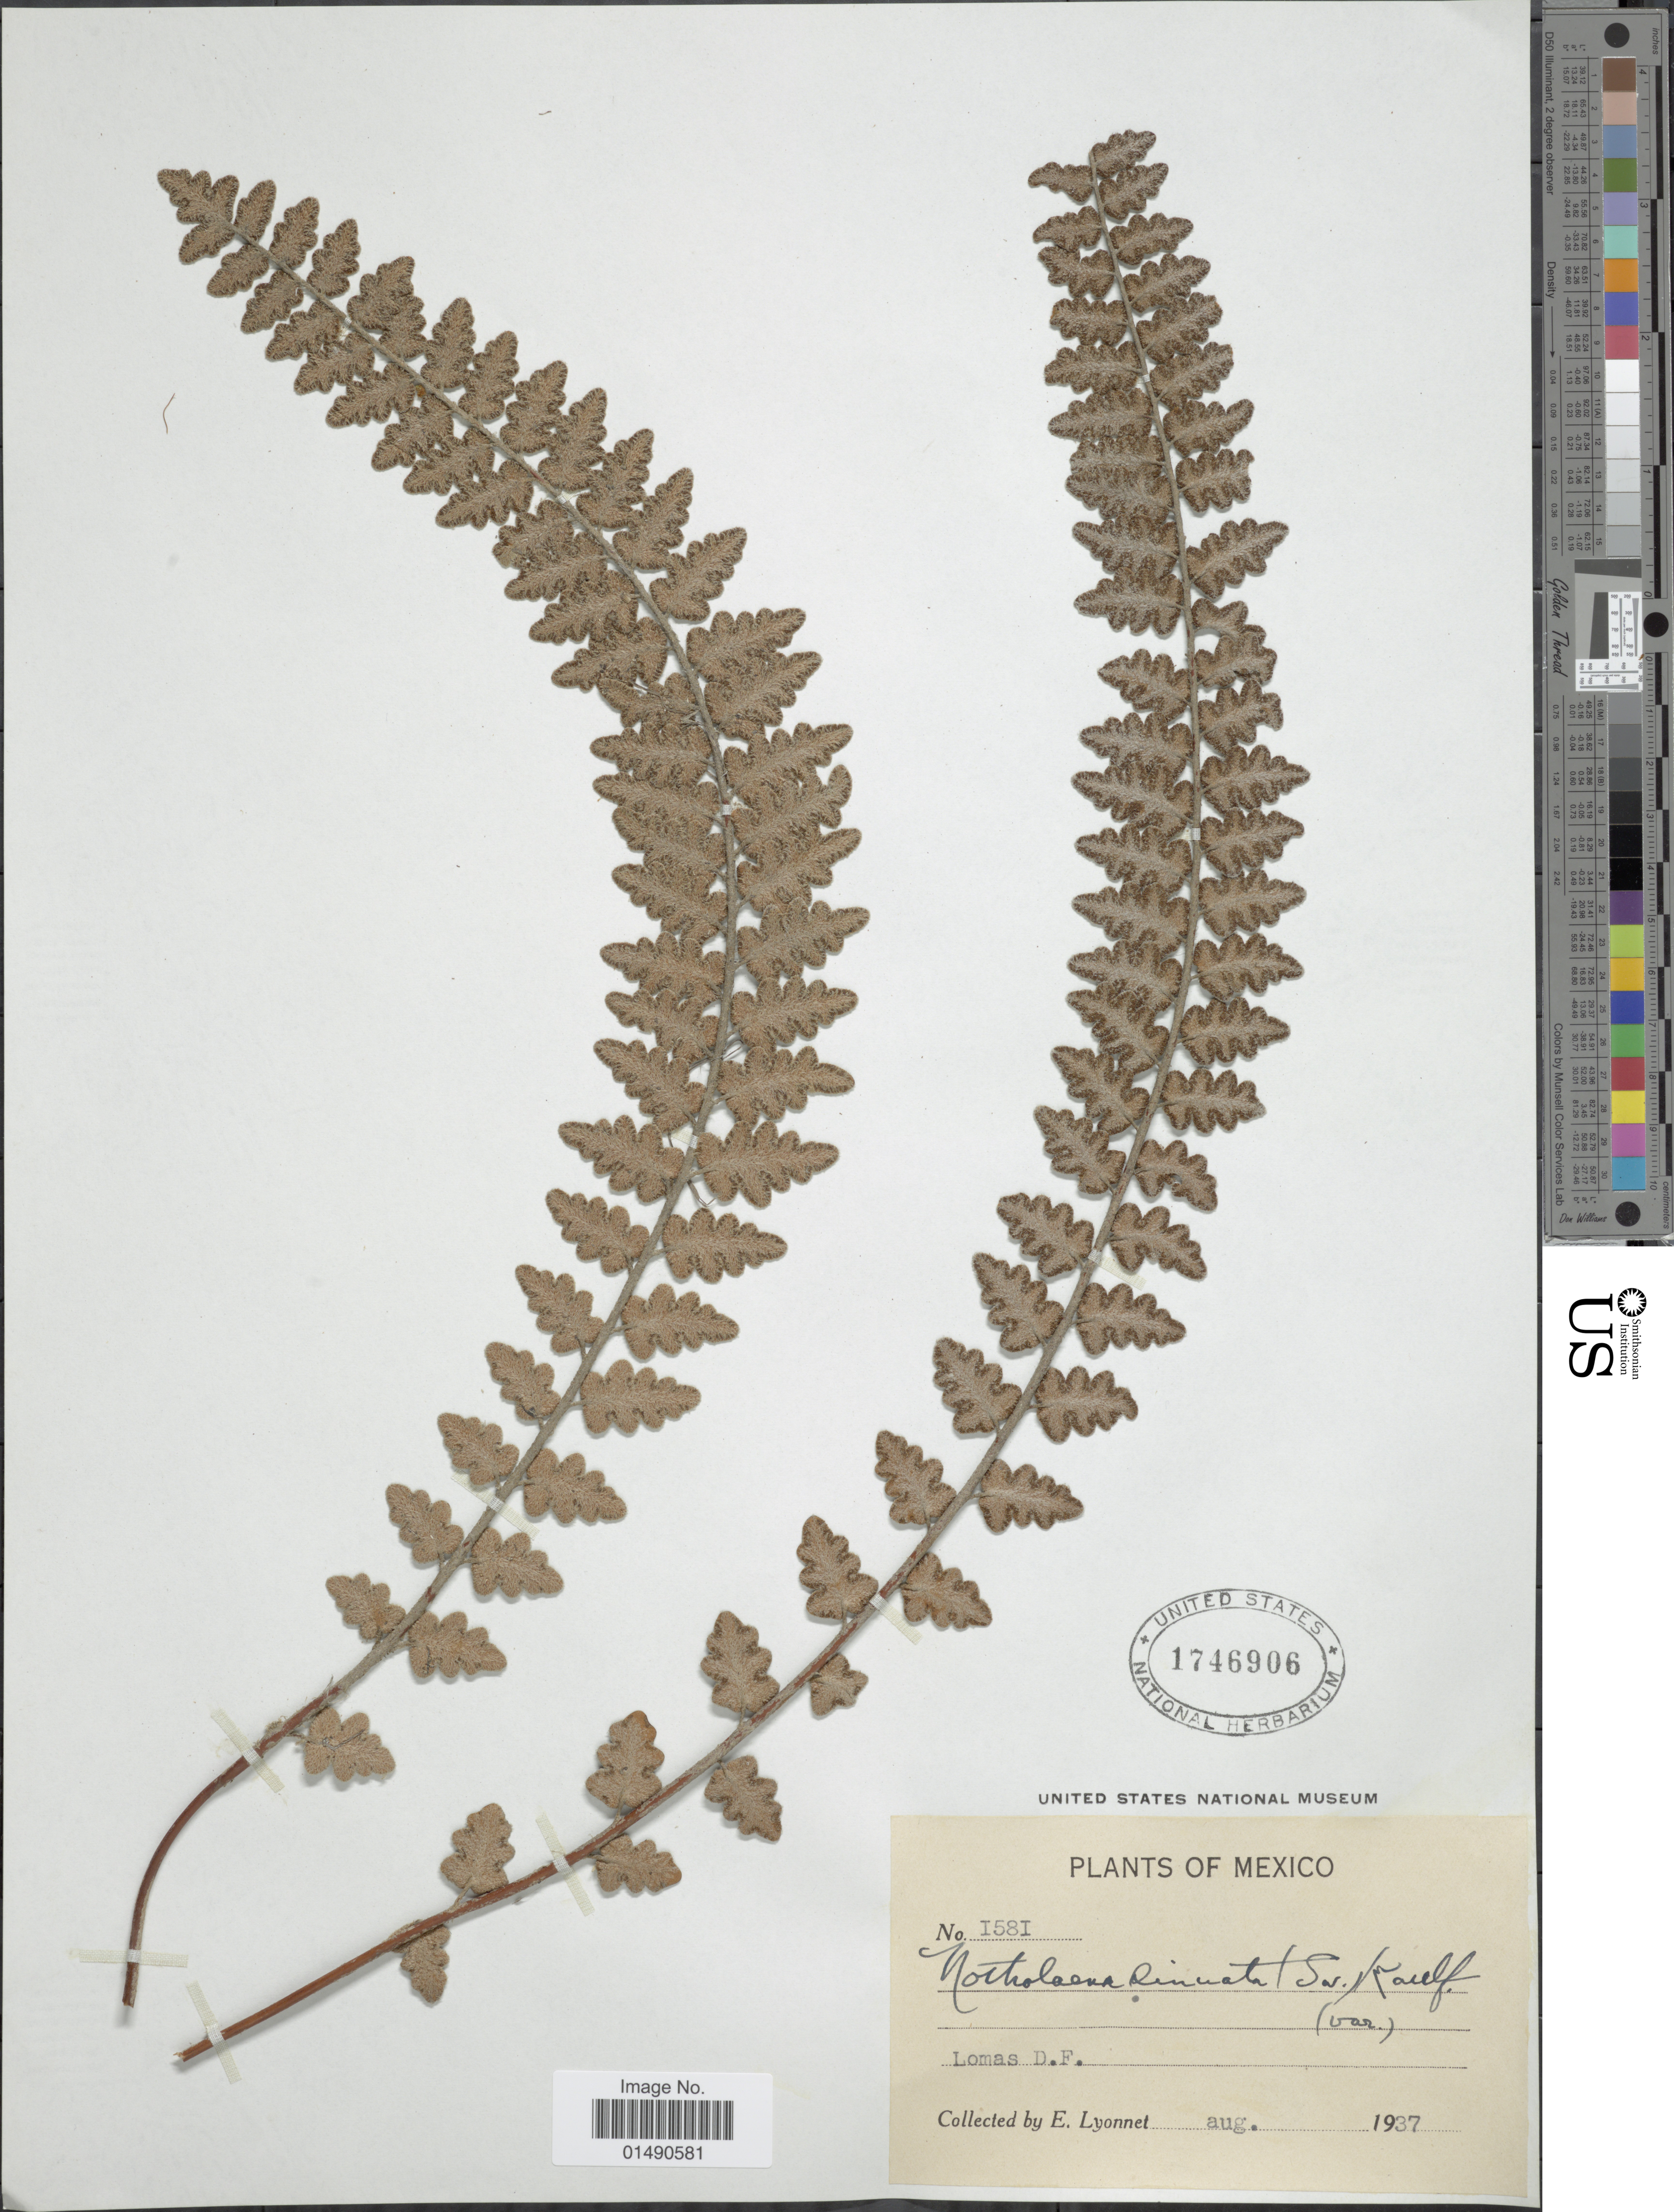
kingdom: Plantae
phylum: Tracheophyta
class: Polypodiopsida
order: Polypodiales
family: Pteridaceae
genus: Astrolepis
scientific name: Astrolepis laevis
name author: (Mart. & Ikonn.-Gal.) Mickel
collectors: E. Lyonnet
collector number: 1581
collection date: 1937-08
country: Mexico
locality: Lomas D.F.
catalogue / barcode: US 1746906